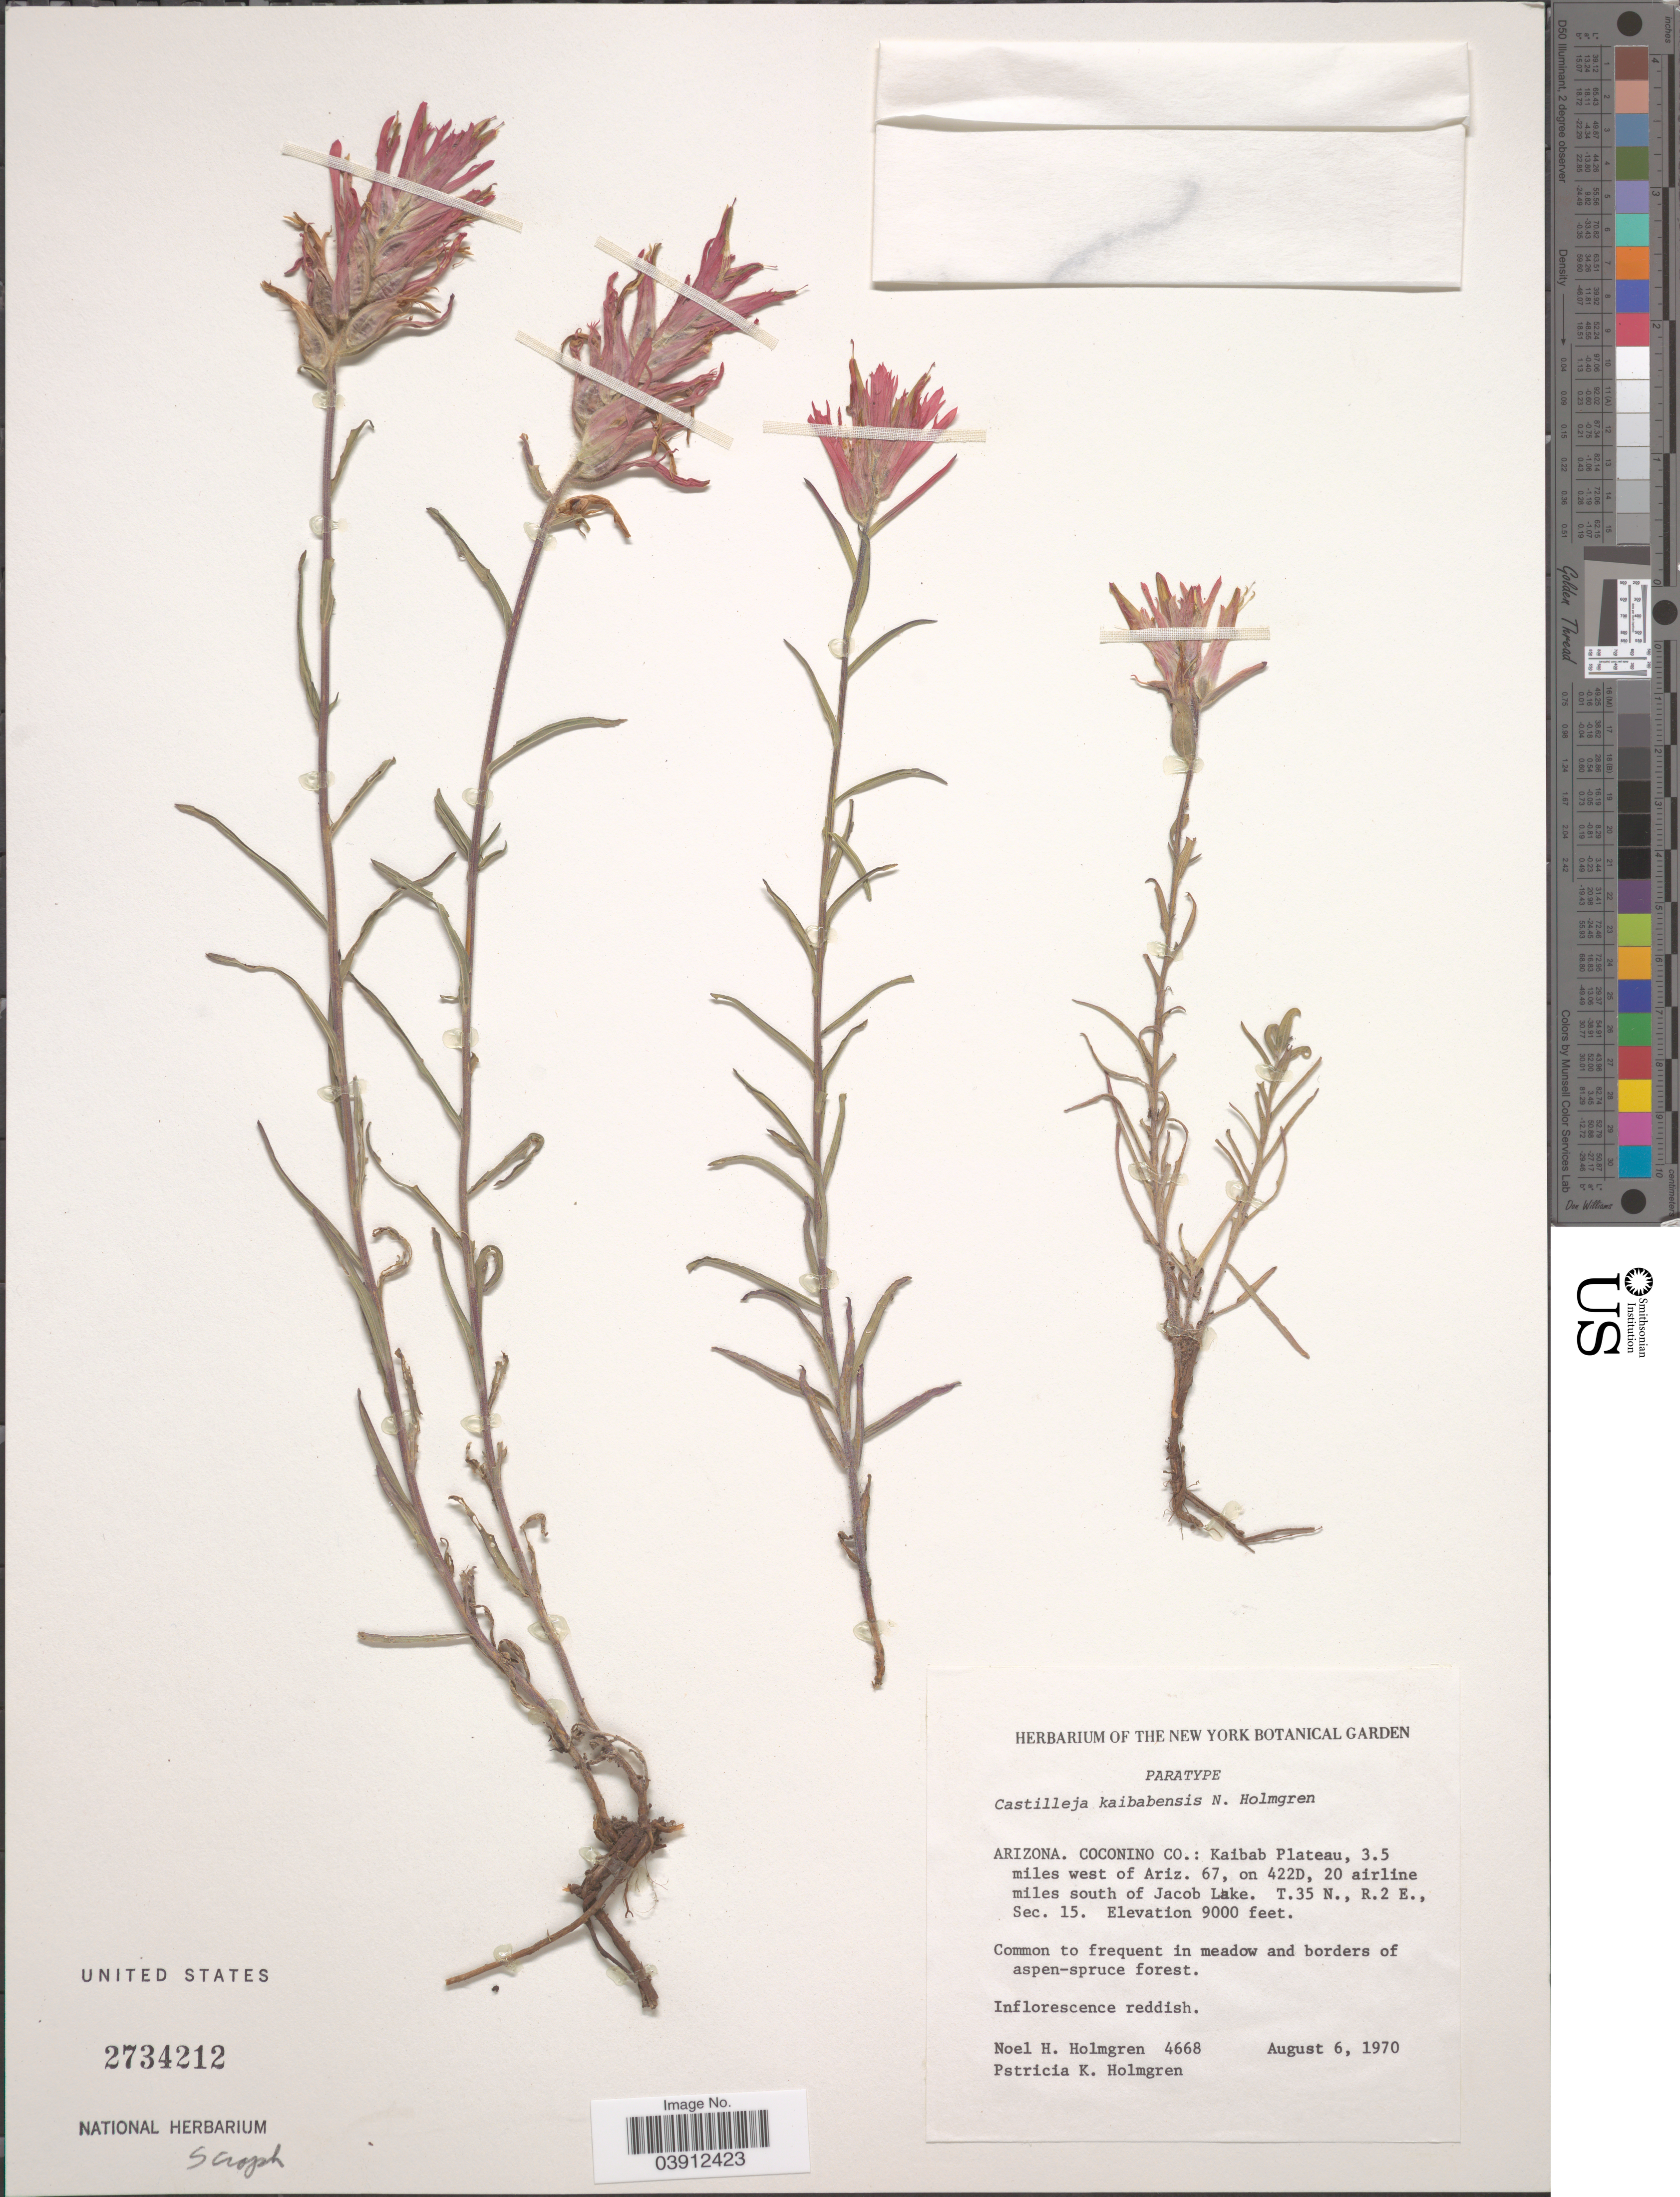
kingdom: Plantae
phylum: Tracheophyta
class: Magnoliopsida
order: Lamiales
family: Orobanchaceae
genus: Castilleja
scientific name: Castilleja kaibabensis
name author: N.H. Holmgren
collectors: N. H. Holmgren & P. K. Holmgren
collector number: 4668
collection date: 1970-08-06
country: United States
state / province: Arizona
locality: Coconino Co.: Kaibab Plateau, 3.5 miles west of Ariz. 67, on 422D, 20 airline miles south of Jacob Lake. T.35 N., R.2 E., Sec. 15.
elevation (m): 2743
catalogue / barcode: US 2734212